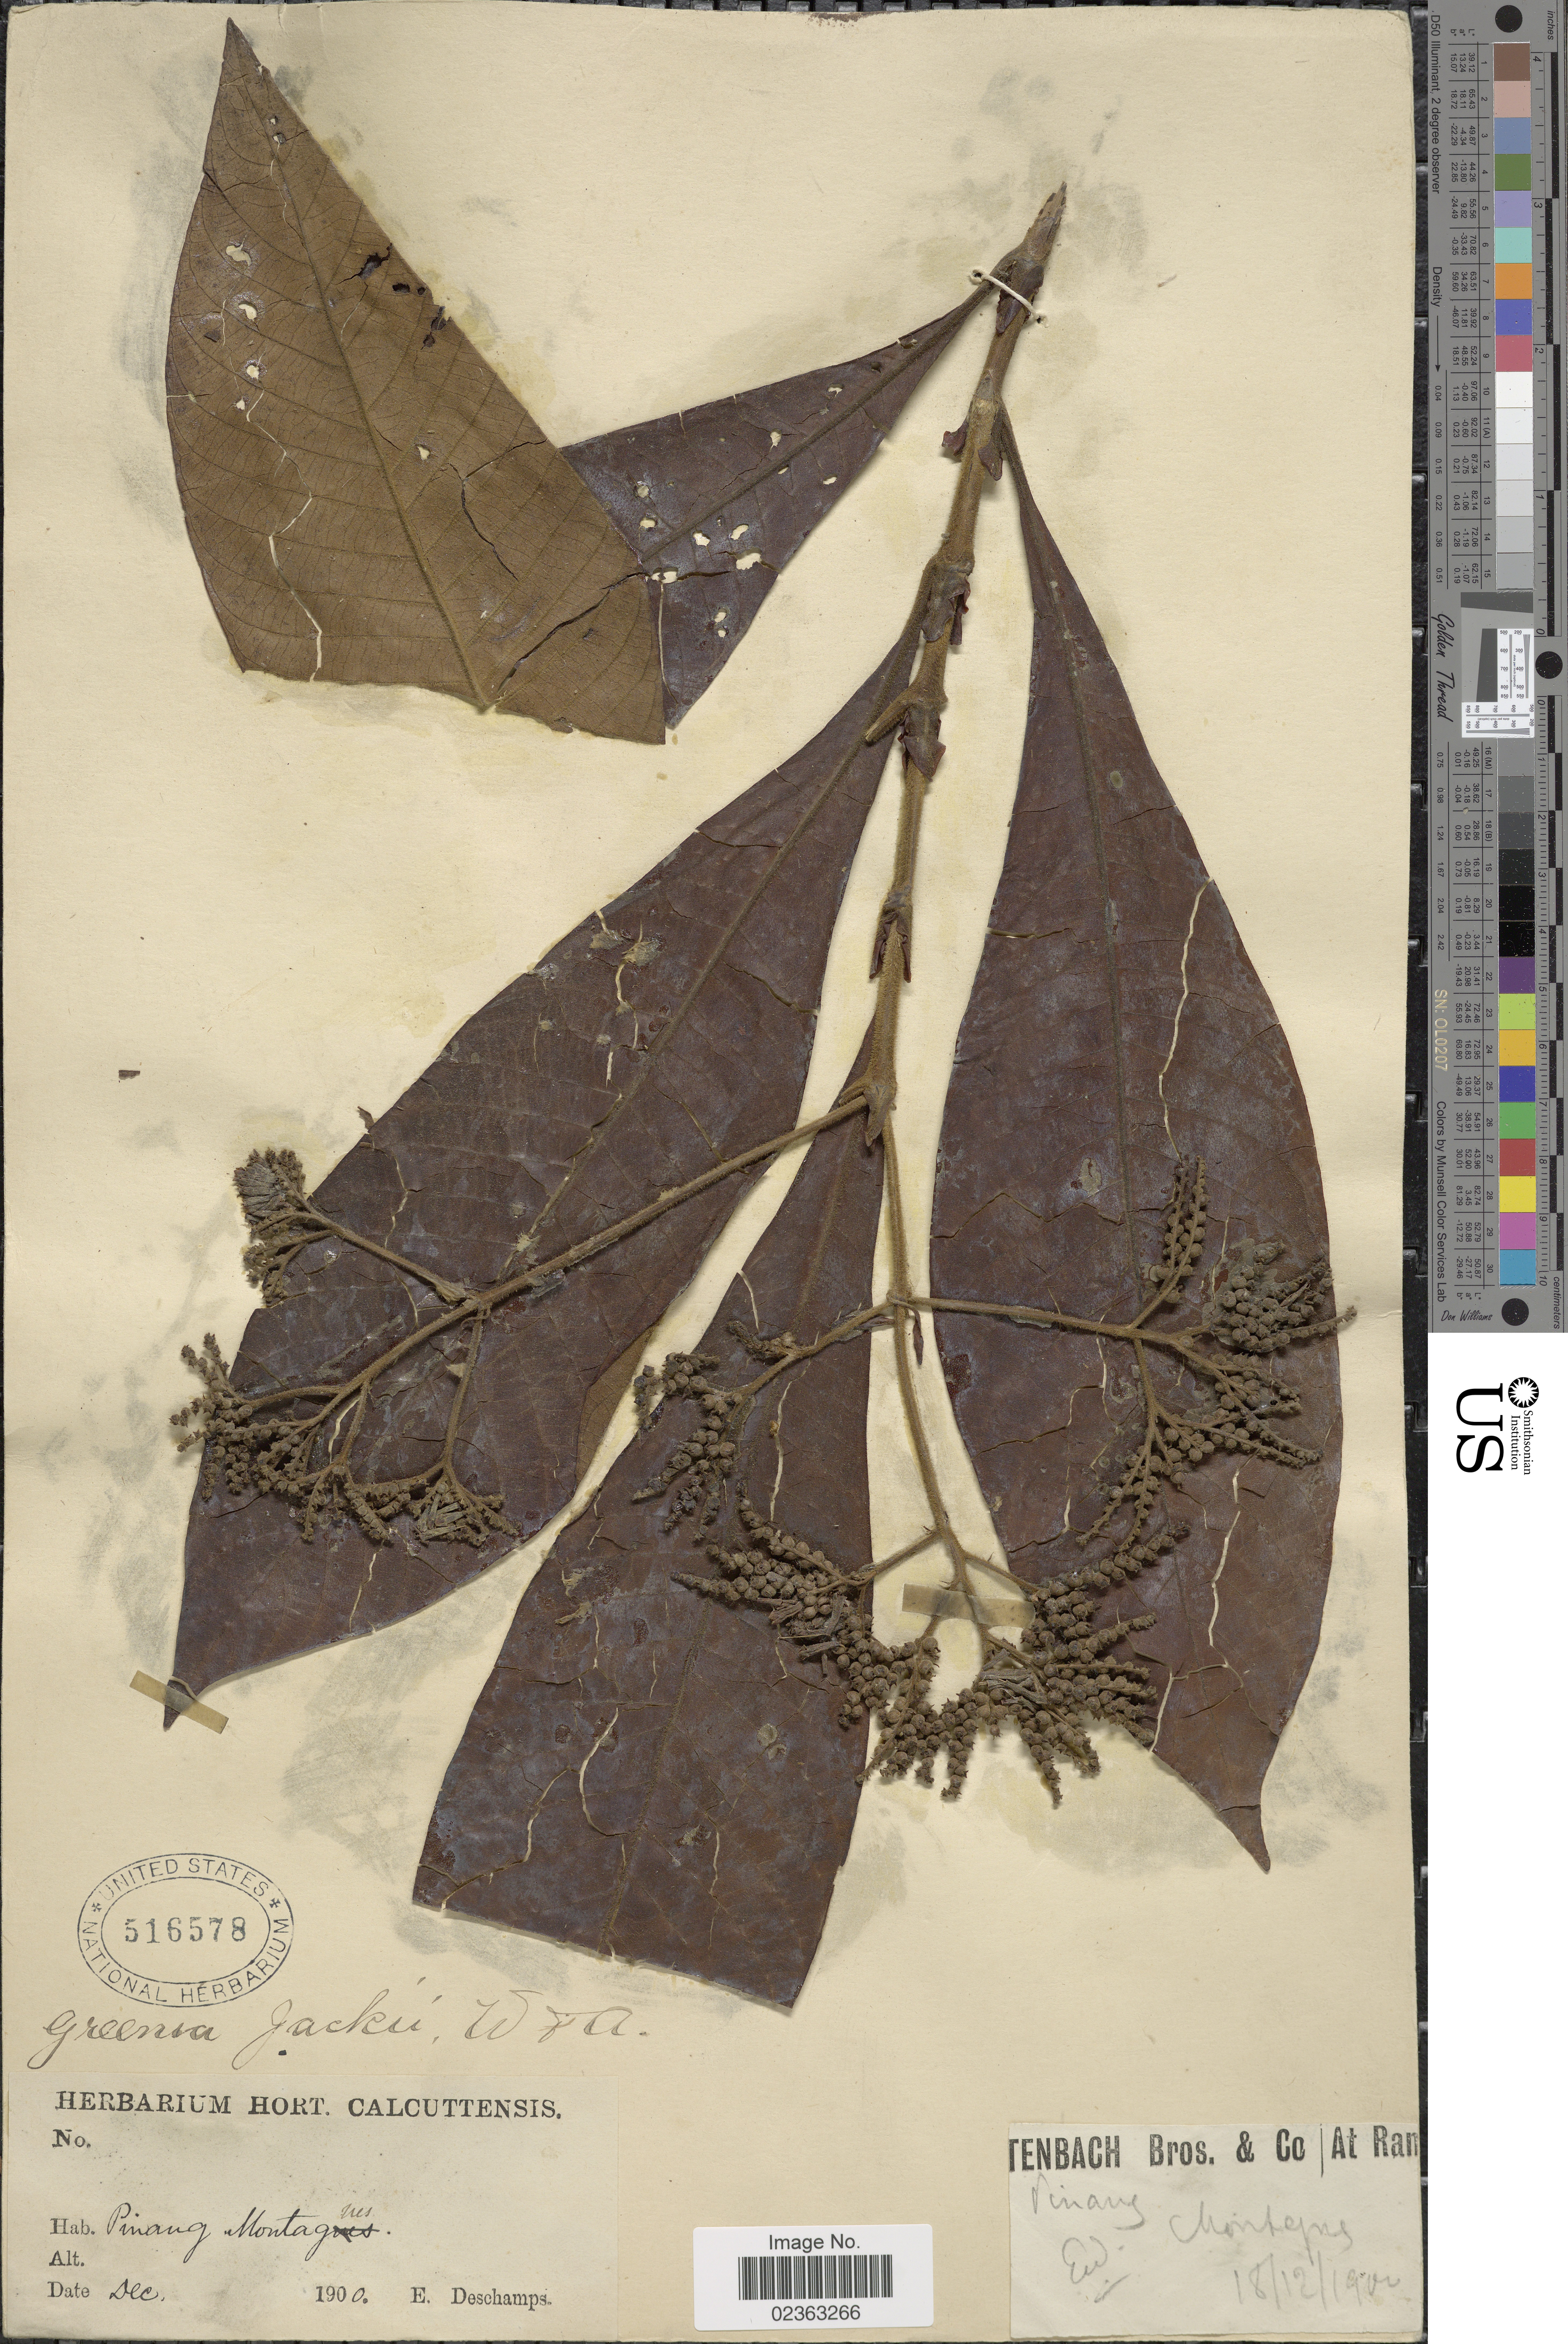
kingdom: Plantae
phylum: Tracheophyta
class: Magnoliopsida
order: Gentianales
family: Rubiaceae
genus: Greenea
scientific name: Greenea jackii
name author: Wight & Arn.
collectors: E. Deschamps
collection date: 1900-12-18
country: Malaysia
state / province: Pinang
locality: Pinang Montagnes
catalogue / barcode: US 516578